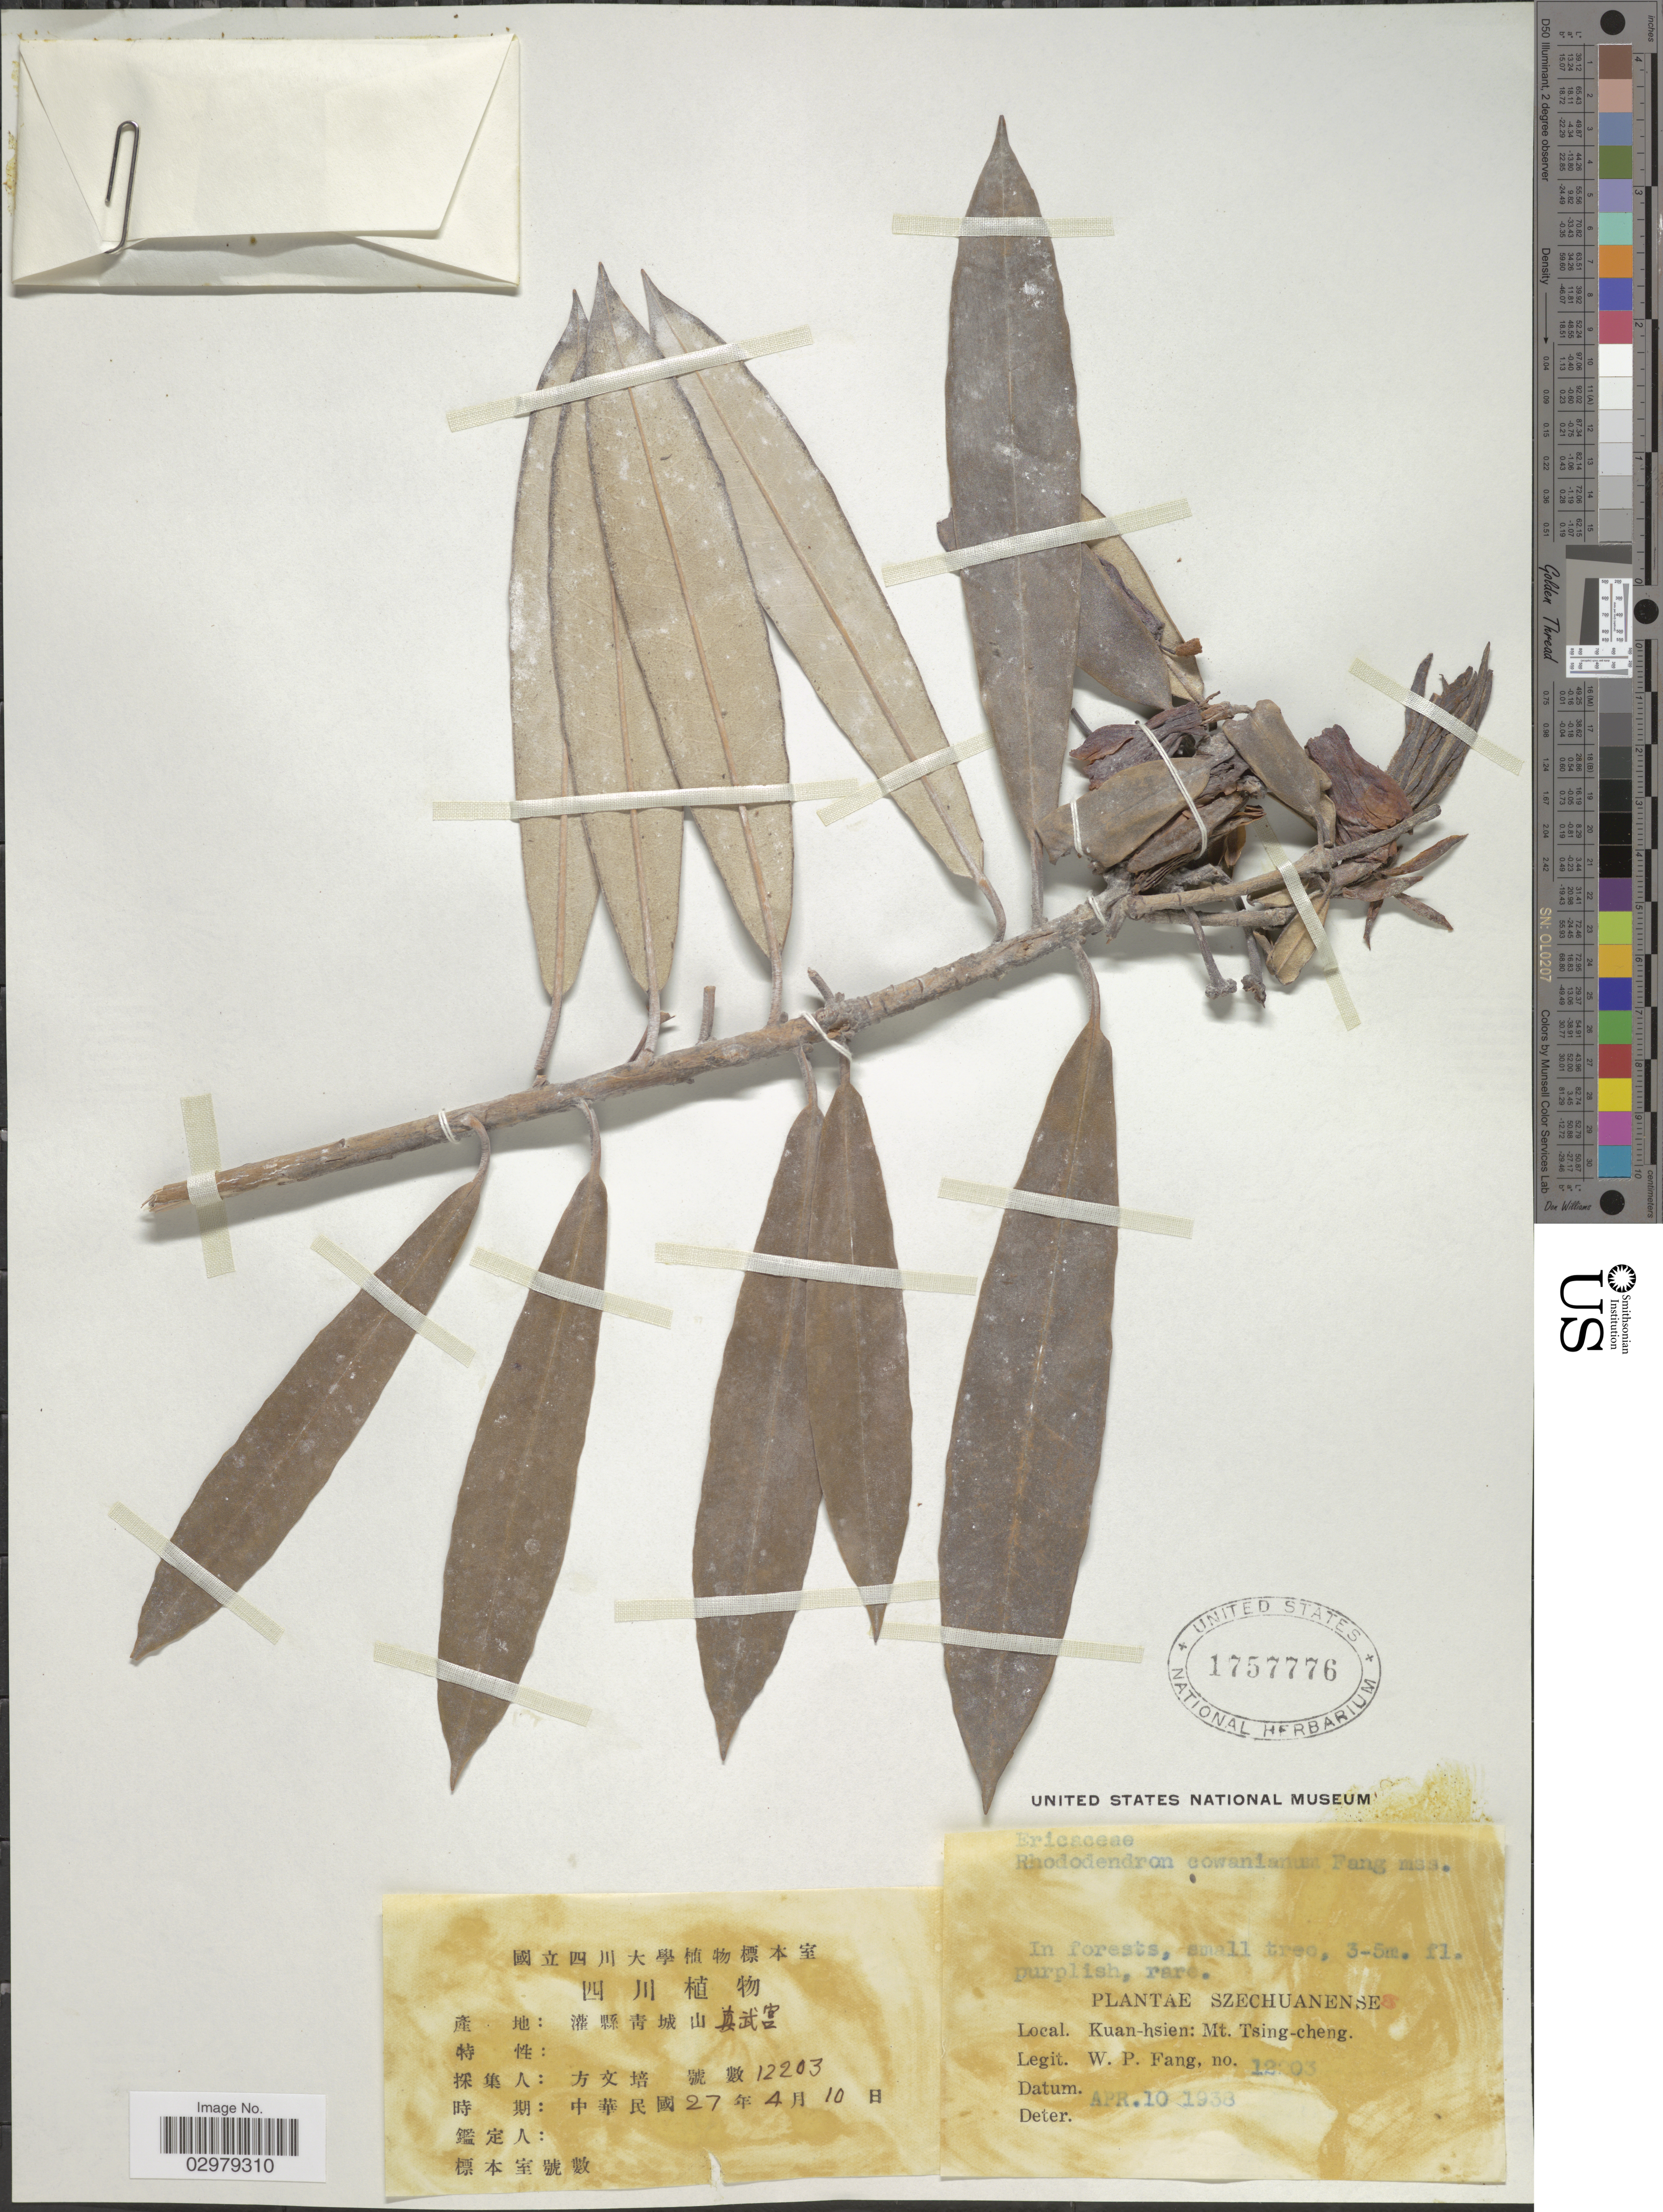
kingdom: Plantae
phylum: Tracheophyta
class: Magnoliopsida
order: Ericales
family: Ericaceae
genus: Rhododendron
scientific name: Rhododendron sp.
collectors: W. P. Fang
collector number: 12203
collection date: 1938-04-10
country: China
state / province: Sichuan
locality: Kuan-hsien: Mt. Tsing-cheng.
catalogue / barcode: US 1757776